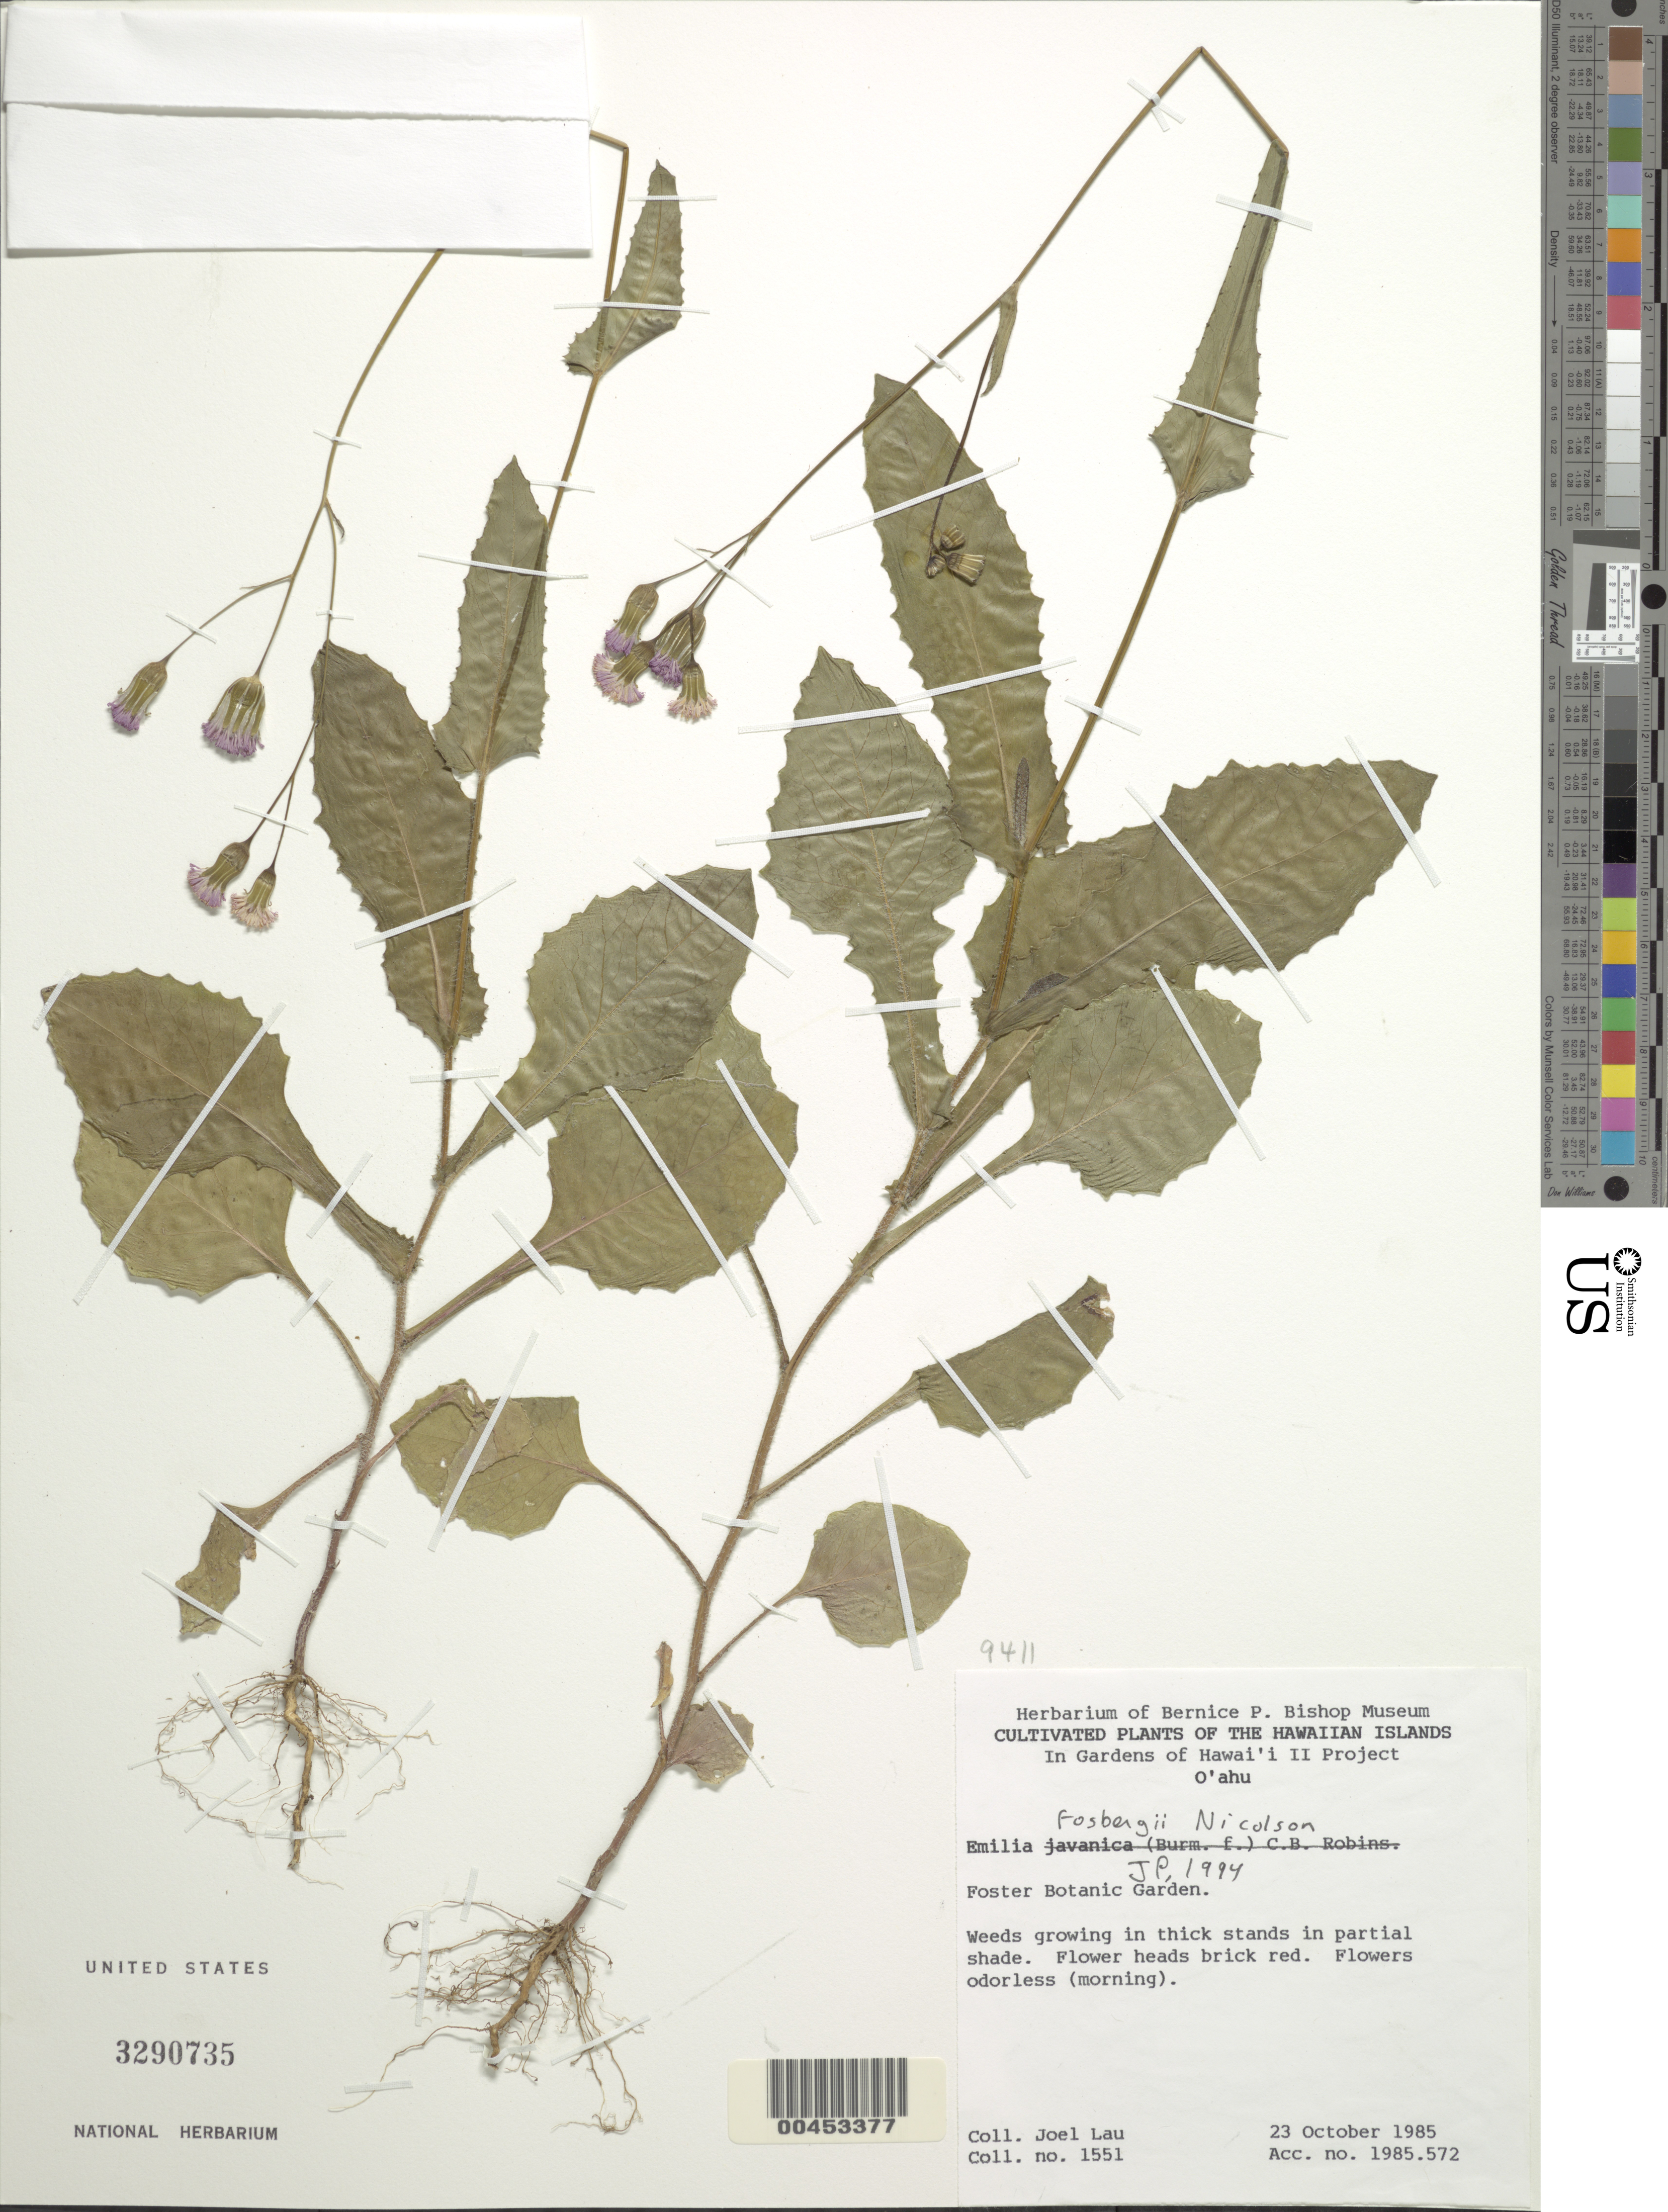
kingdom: Plantae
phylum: Tracheophyta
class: Magnoliopsida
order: Asterales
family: Asteraceae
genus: Emilia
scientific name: Emilia fosbergii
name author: Nicolson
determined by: Pruski, J. F.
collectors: J. Lau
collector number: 1551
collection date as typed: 23 Oct 1985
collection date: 1985-10-23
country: United States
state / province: Hawaii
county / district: Honolulu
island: Oahu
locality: Foster Botanic Garden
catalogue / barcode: US 3290735